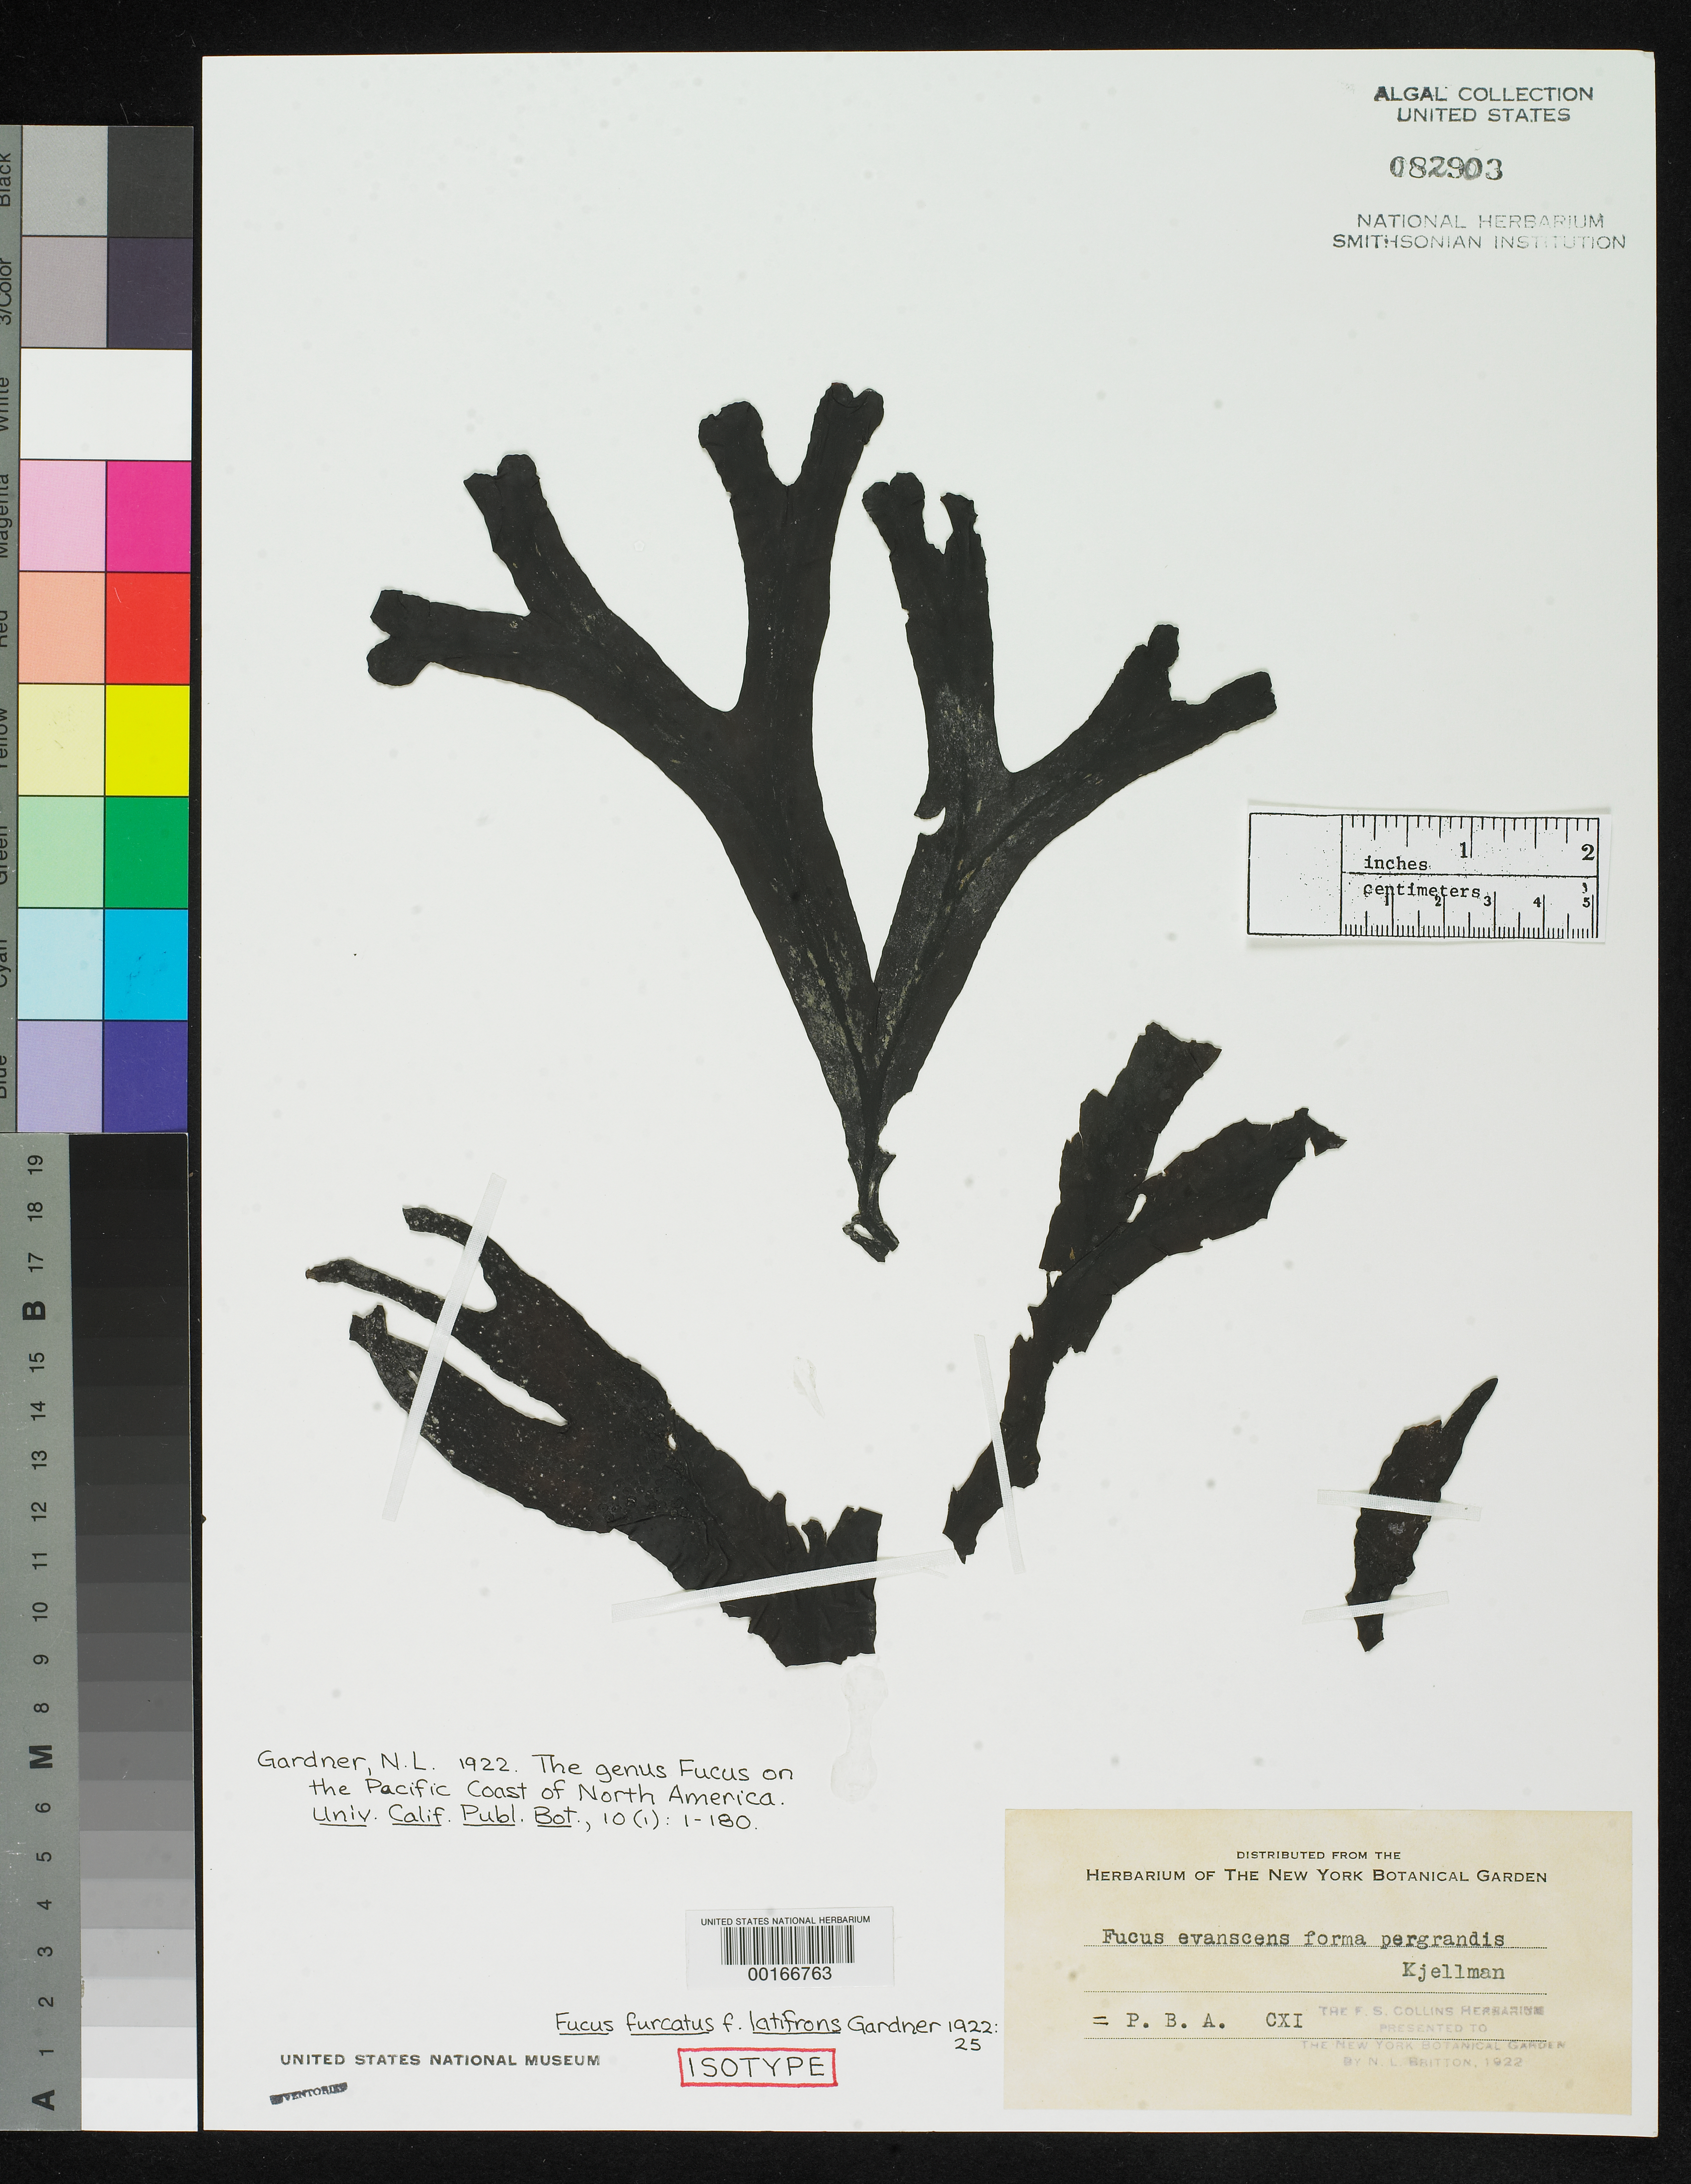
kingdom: Chromista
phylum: Ochrophyta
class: Phaeophyceae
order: Fucales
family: Fucaceae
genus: Fucus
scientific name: Fucus furcatus f. latifrons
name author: N.L. Gardner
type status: Isotype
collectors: N. Gardner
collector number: PB-A CXI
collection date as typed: Aug 1908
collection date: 1908-08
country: United States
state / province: Washington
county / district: King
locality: Channel Rocks near Fort Ward, west of Seattle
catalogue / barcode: US 82903